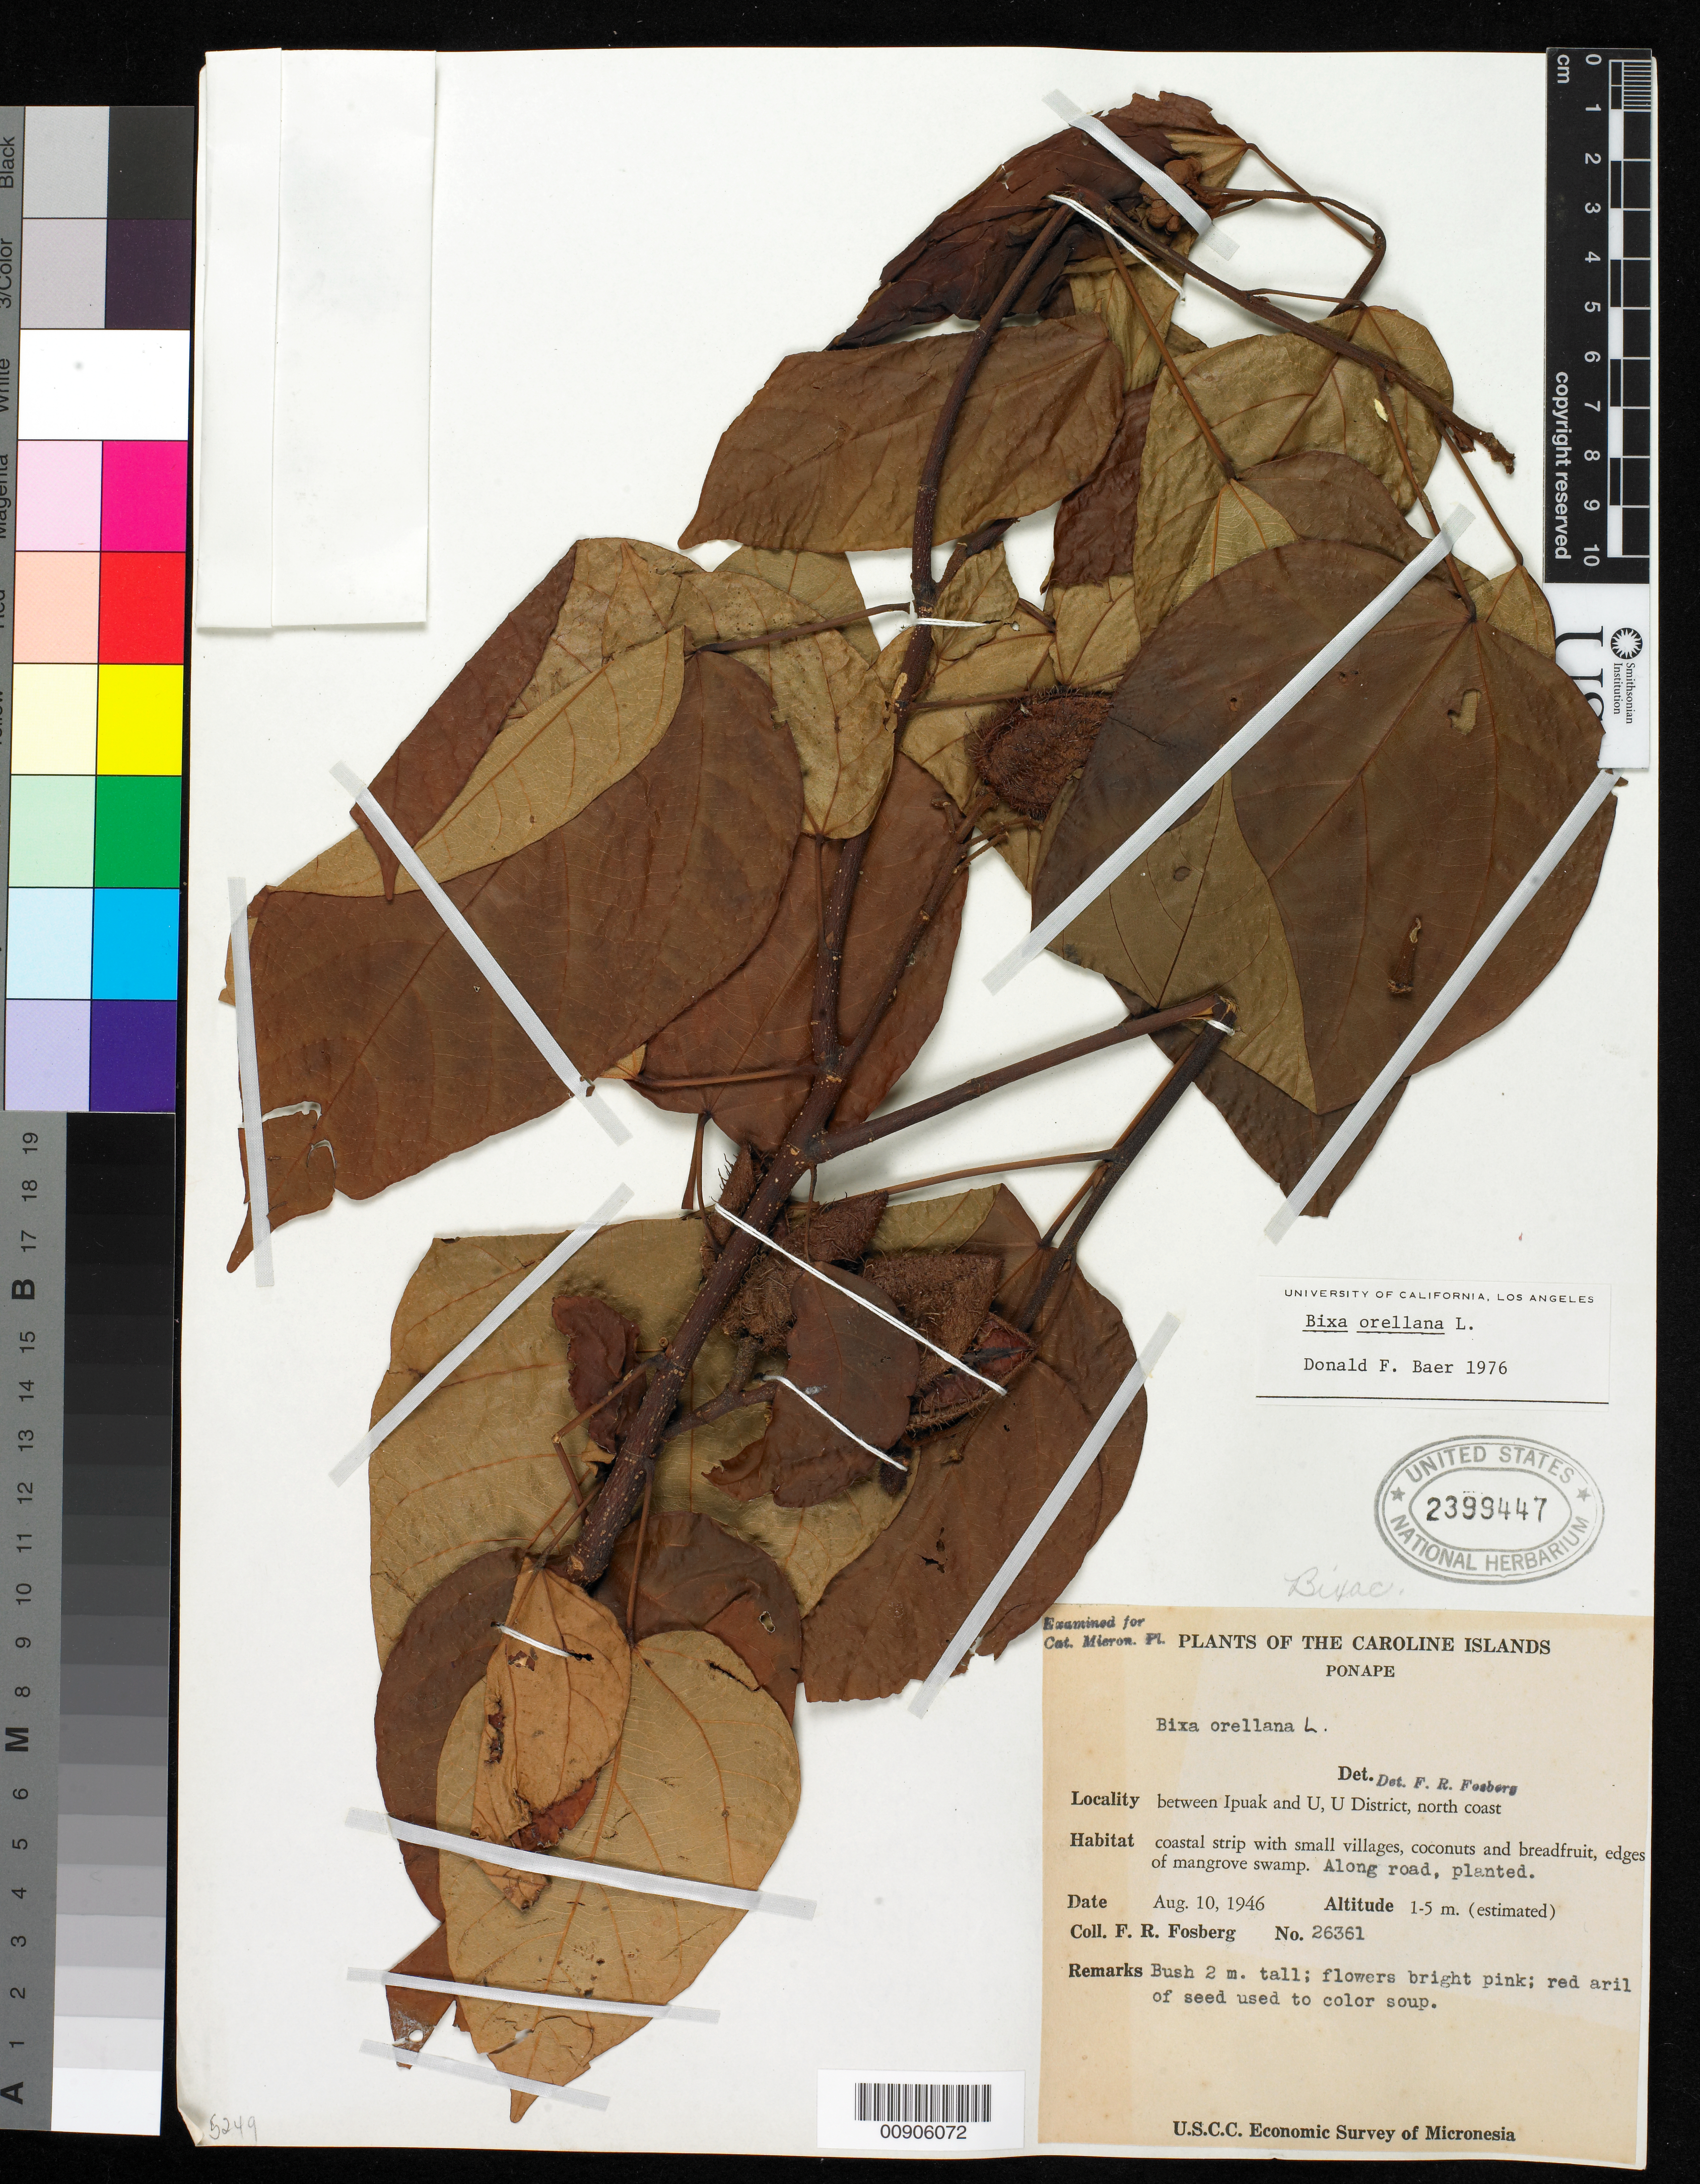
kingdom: Plantae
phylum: Tracheophyta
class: Magnoliopsida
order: Malvales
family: Bixaceae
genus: Bixa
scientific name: Bixa orellana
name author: L.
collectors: F. R. Fosberg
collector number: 26361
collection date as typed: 10 Aug 1946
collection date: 1946-08-10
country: Micronesia, Federated States of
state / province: Pohnpei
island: Pohnpei [Ponape]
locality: Between Ipuak and U, U Dist., north coast.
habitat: Coastal strip with small villages, coconuts and breadfruit; edges of mangrove swamp. Along road, planted.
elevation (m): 1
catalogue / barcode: US 2399447